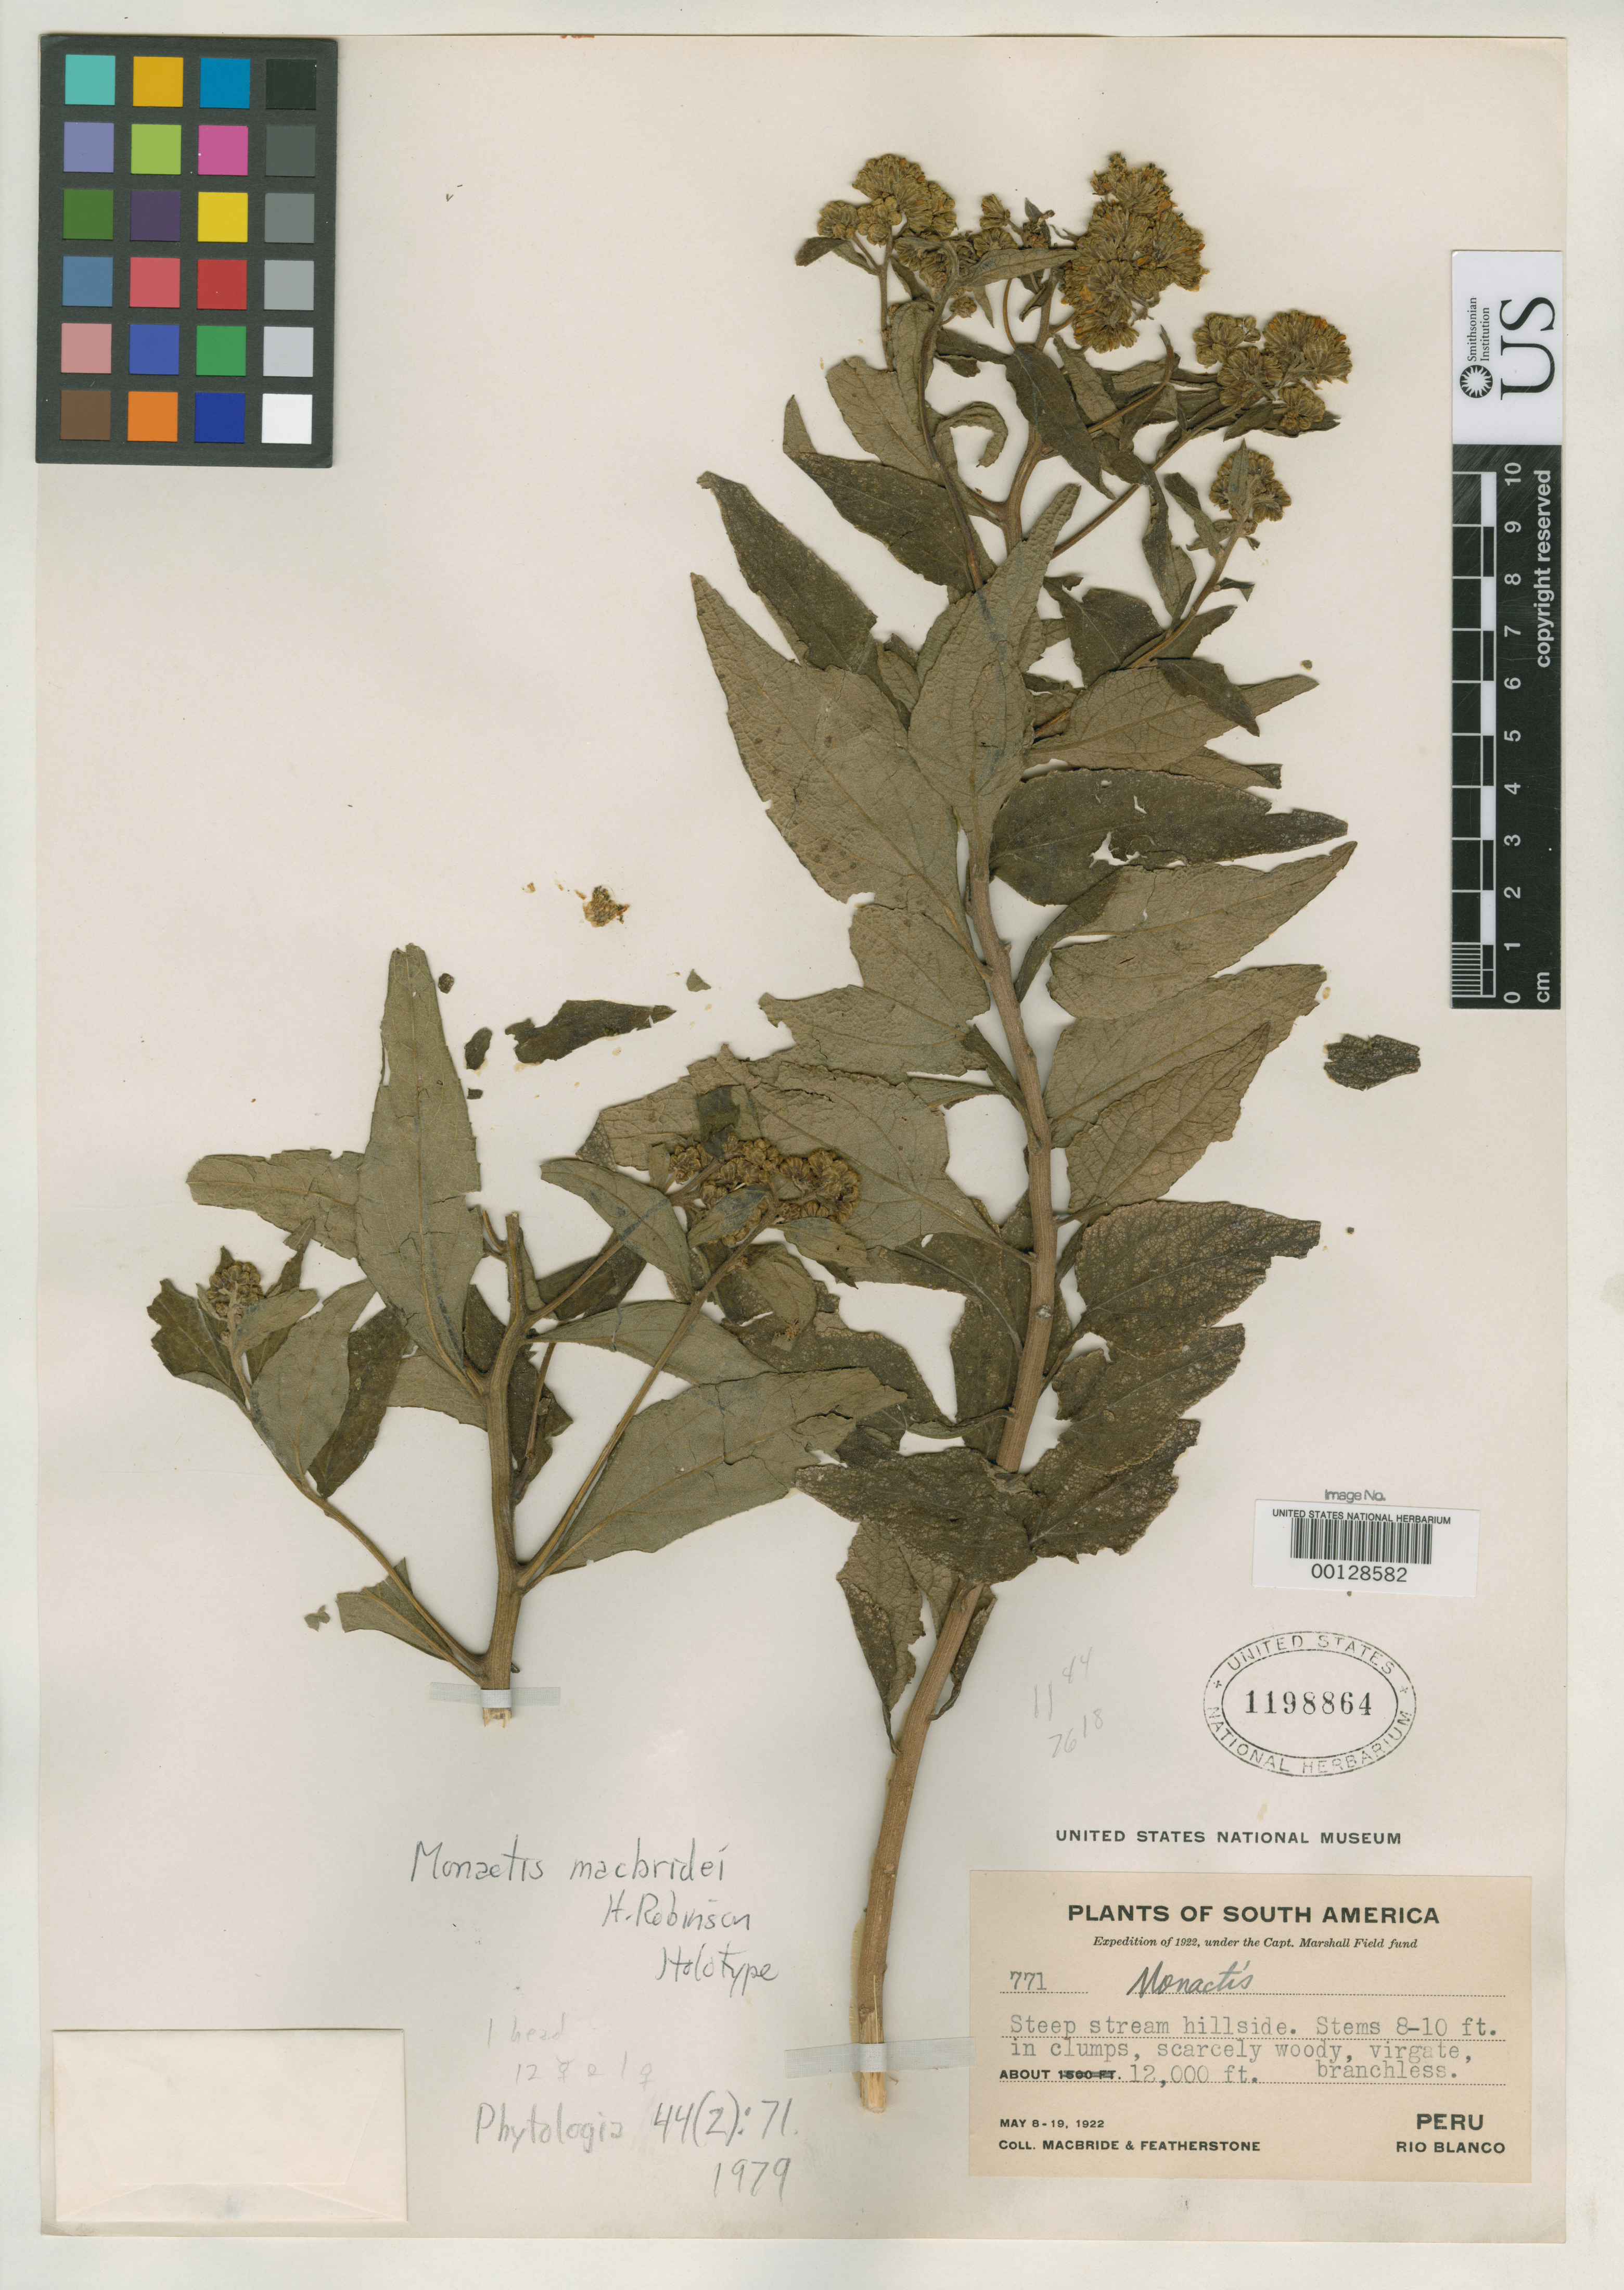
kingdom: Plantae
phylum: Tracheophyta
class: Magnoliopsida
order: Asterales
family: Asteraceae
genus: Monactis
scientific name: Monactis macbridei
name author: H. Rob.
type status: Holotype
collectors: J. F. Macbride & W. Featherstone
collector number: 771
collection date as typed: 08 May 1922 to 09 May 1922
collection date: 1922-05-08/1922-05-09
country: Peru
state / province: Lima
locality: Rio Blanco.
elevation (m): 3658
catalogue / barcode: US 1198864